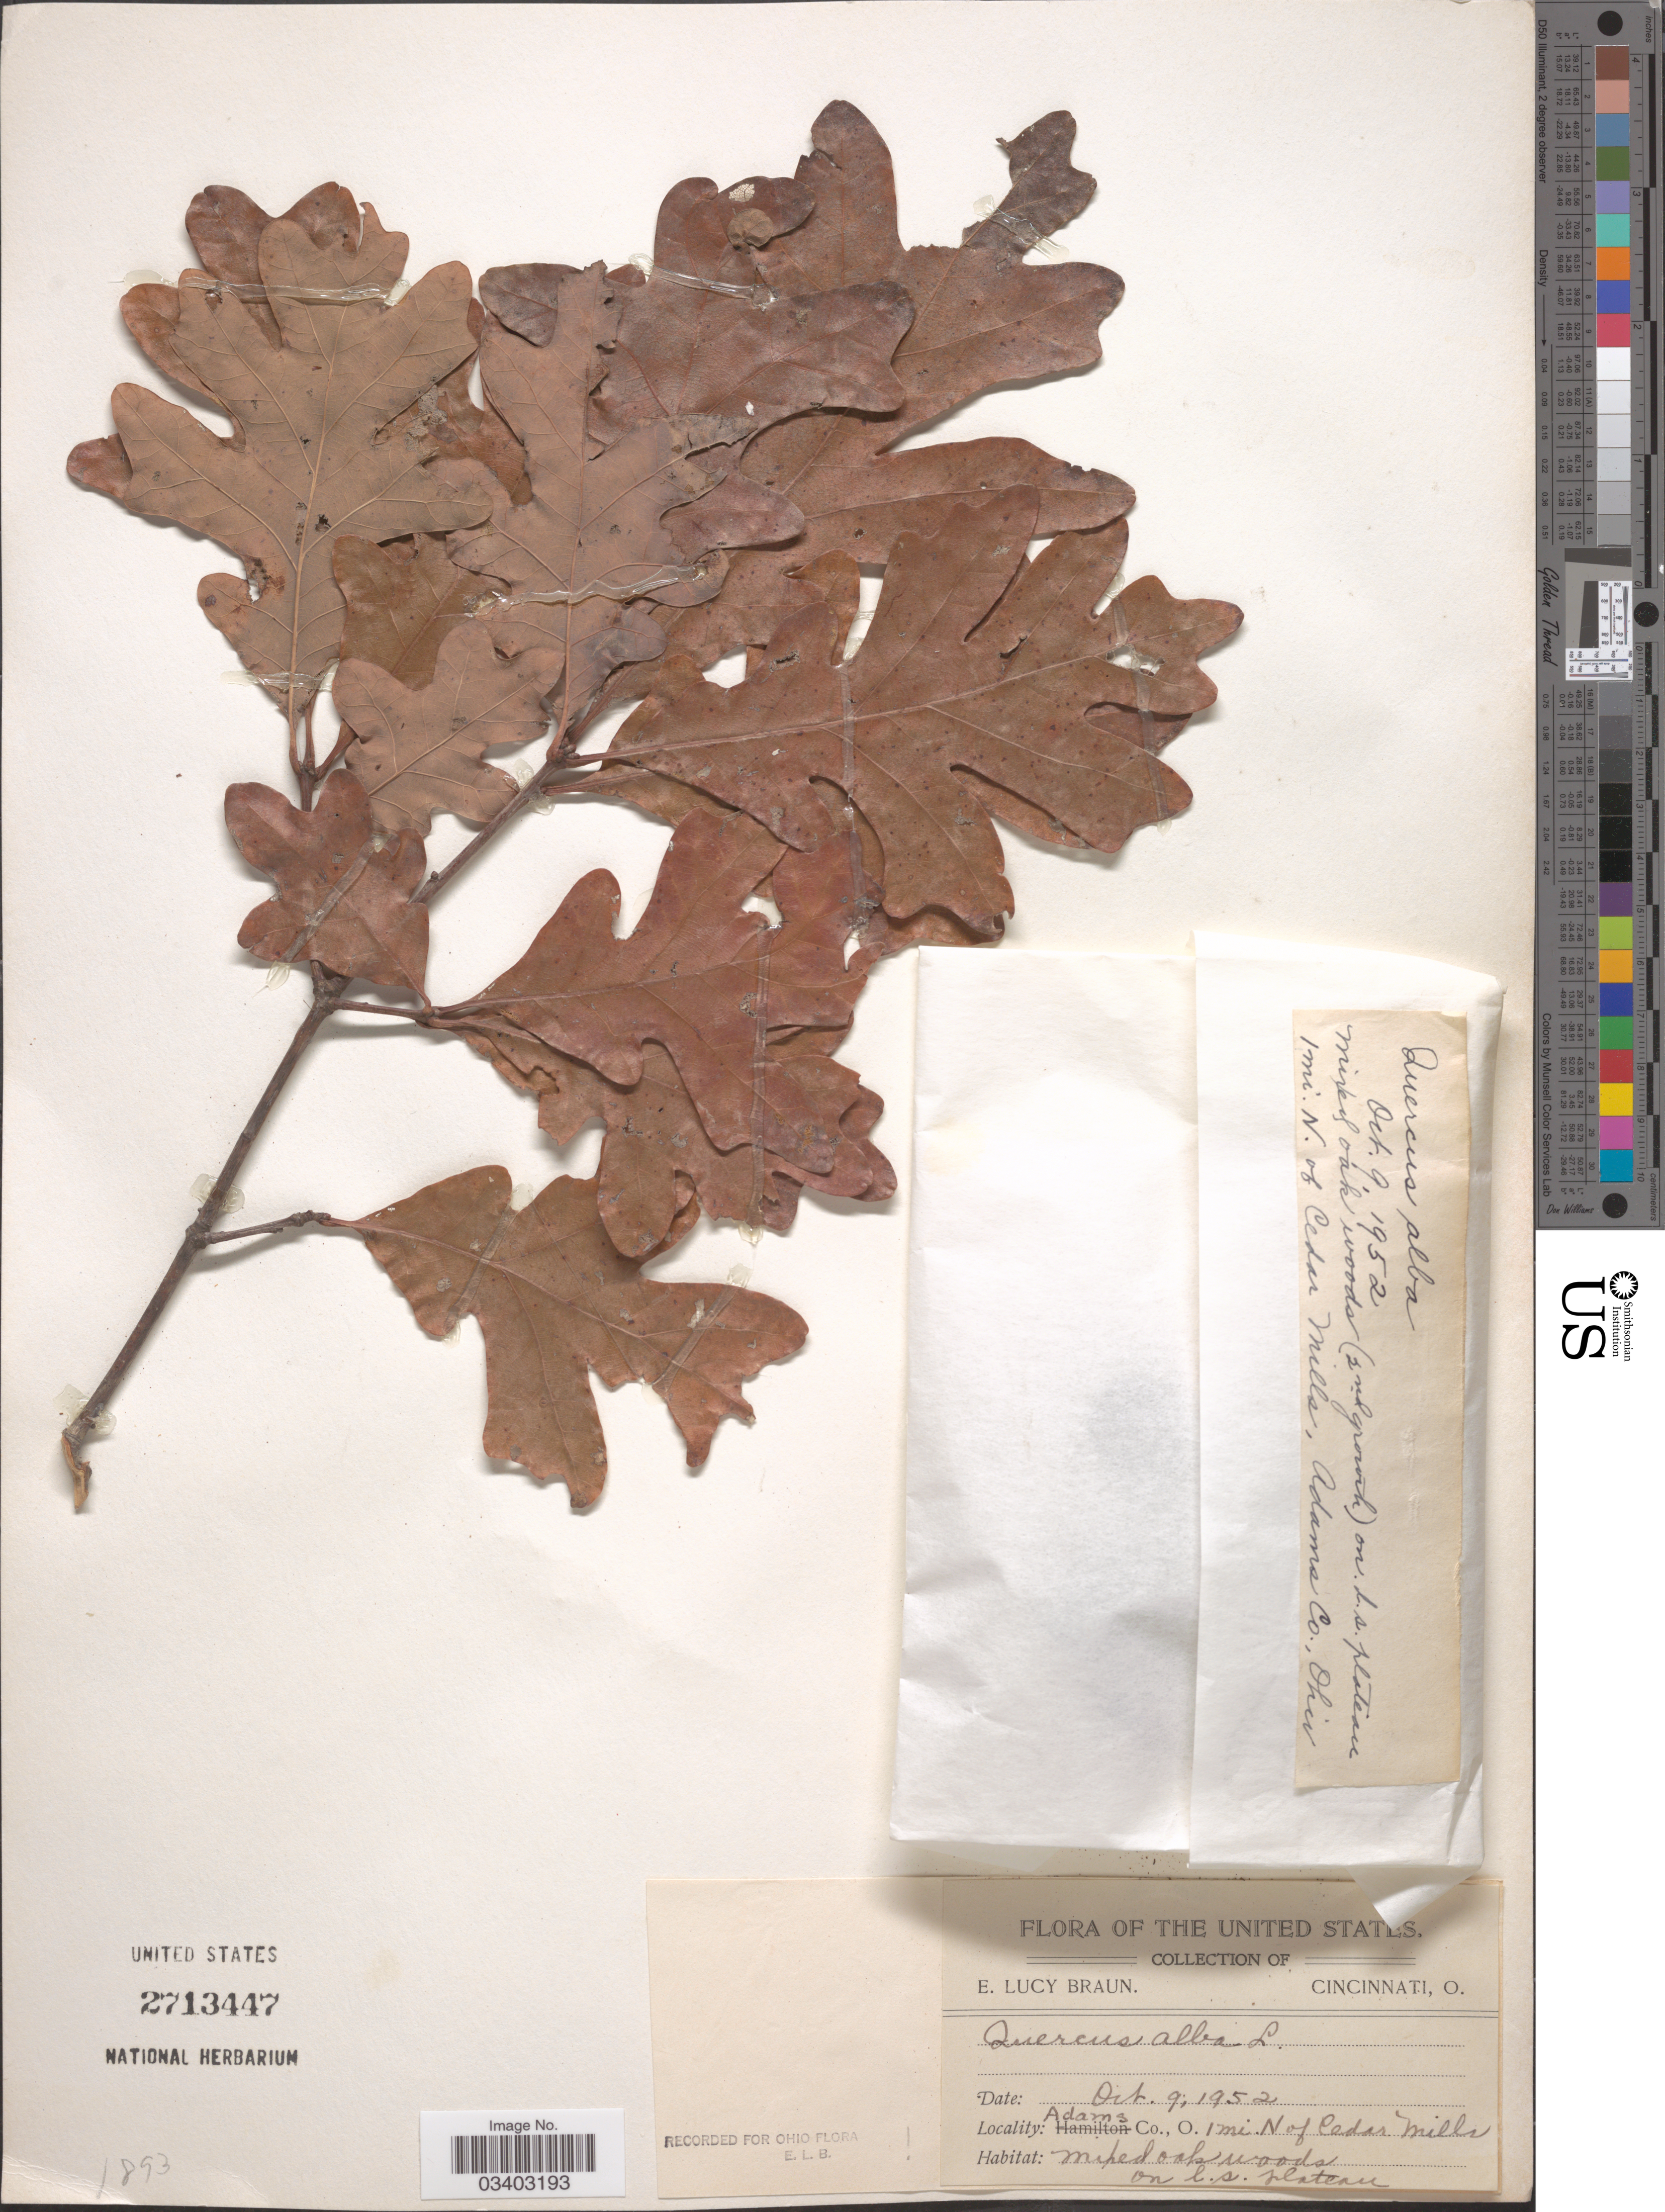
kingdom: Plantae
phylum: Tracheophyta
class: Magnoliopsida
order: Fagales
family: Fagaceae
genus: Quercus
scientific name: Quercus alba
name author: L.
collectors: E. L. Braun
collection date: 1952-10-09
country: United States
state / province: Ohio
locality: Adams Co. 1 mi. N of Cedar Mills.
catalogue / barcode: US 2713447